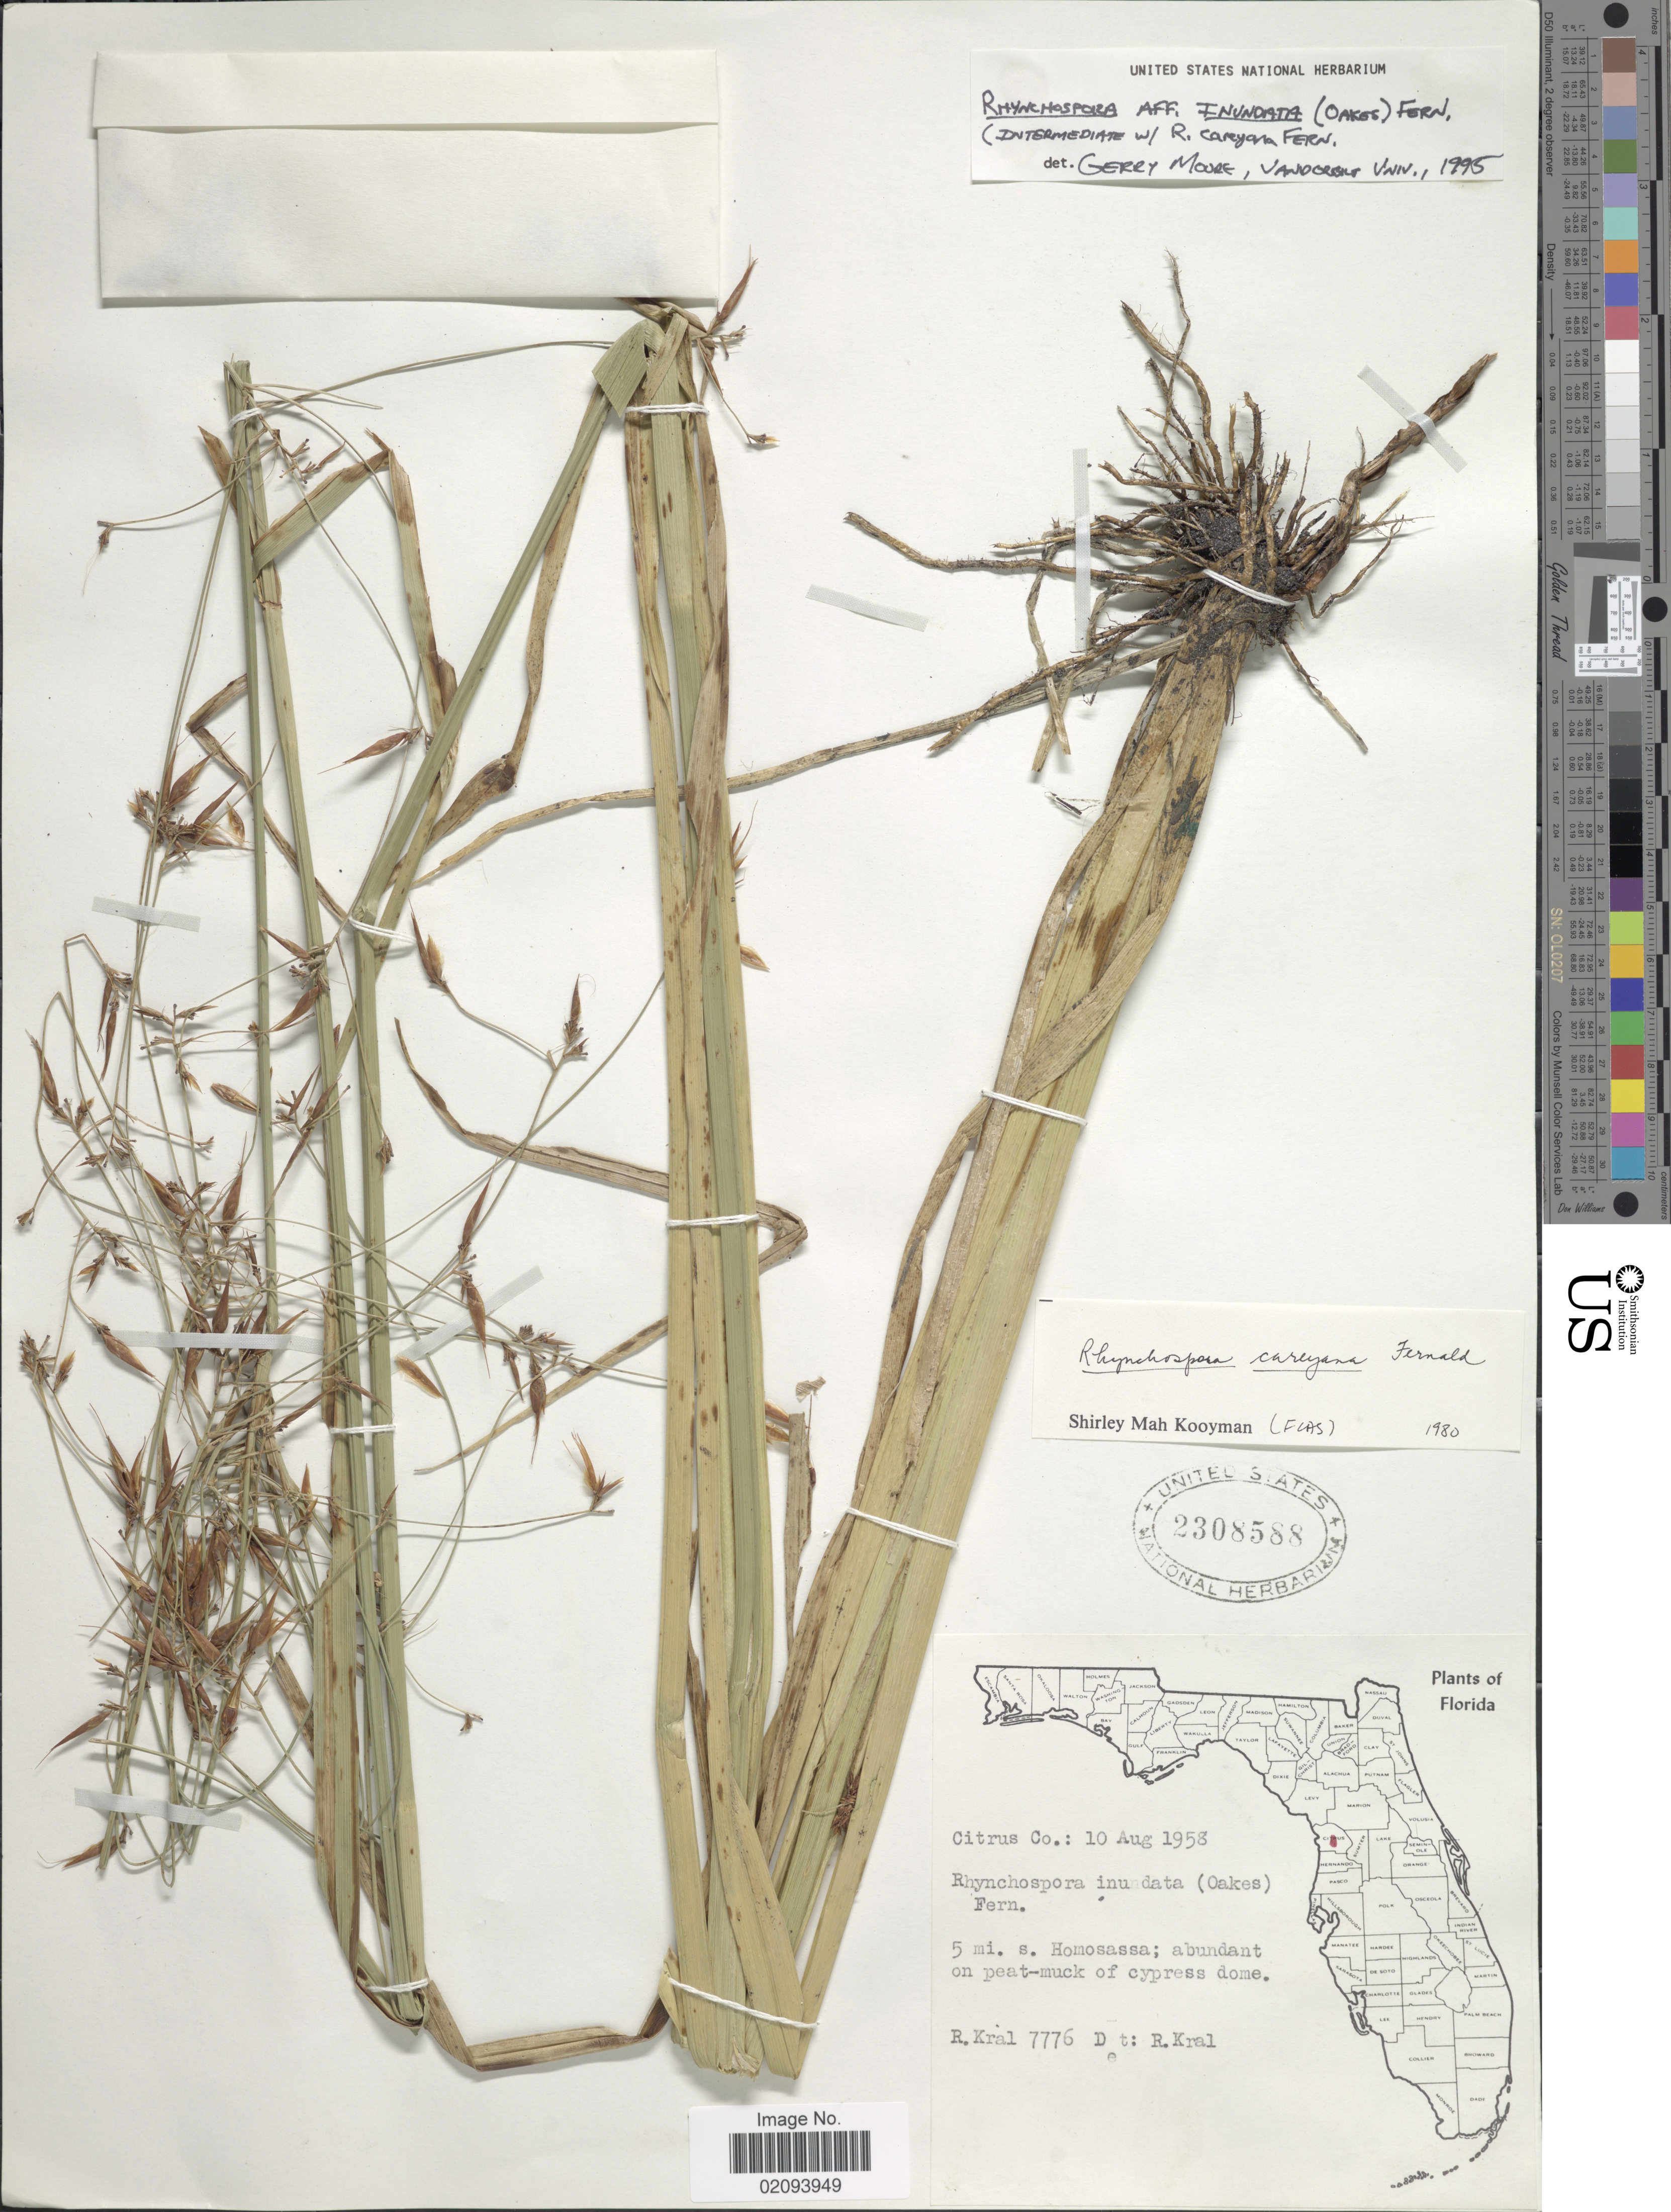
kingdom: Plantae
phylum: Tracheophyta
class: Liliopsida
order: Poales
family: Cyperaceae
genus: Rhynchospora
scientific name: Rhynchospora inundata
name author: (Oakes) Fernald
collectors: R. Kral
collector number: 7776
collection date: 1958-08-10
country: United States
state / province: Florida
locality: Citrus Co. 5 mi. s. Homosassa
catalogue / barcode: US 2308588